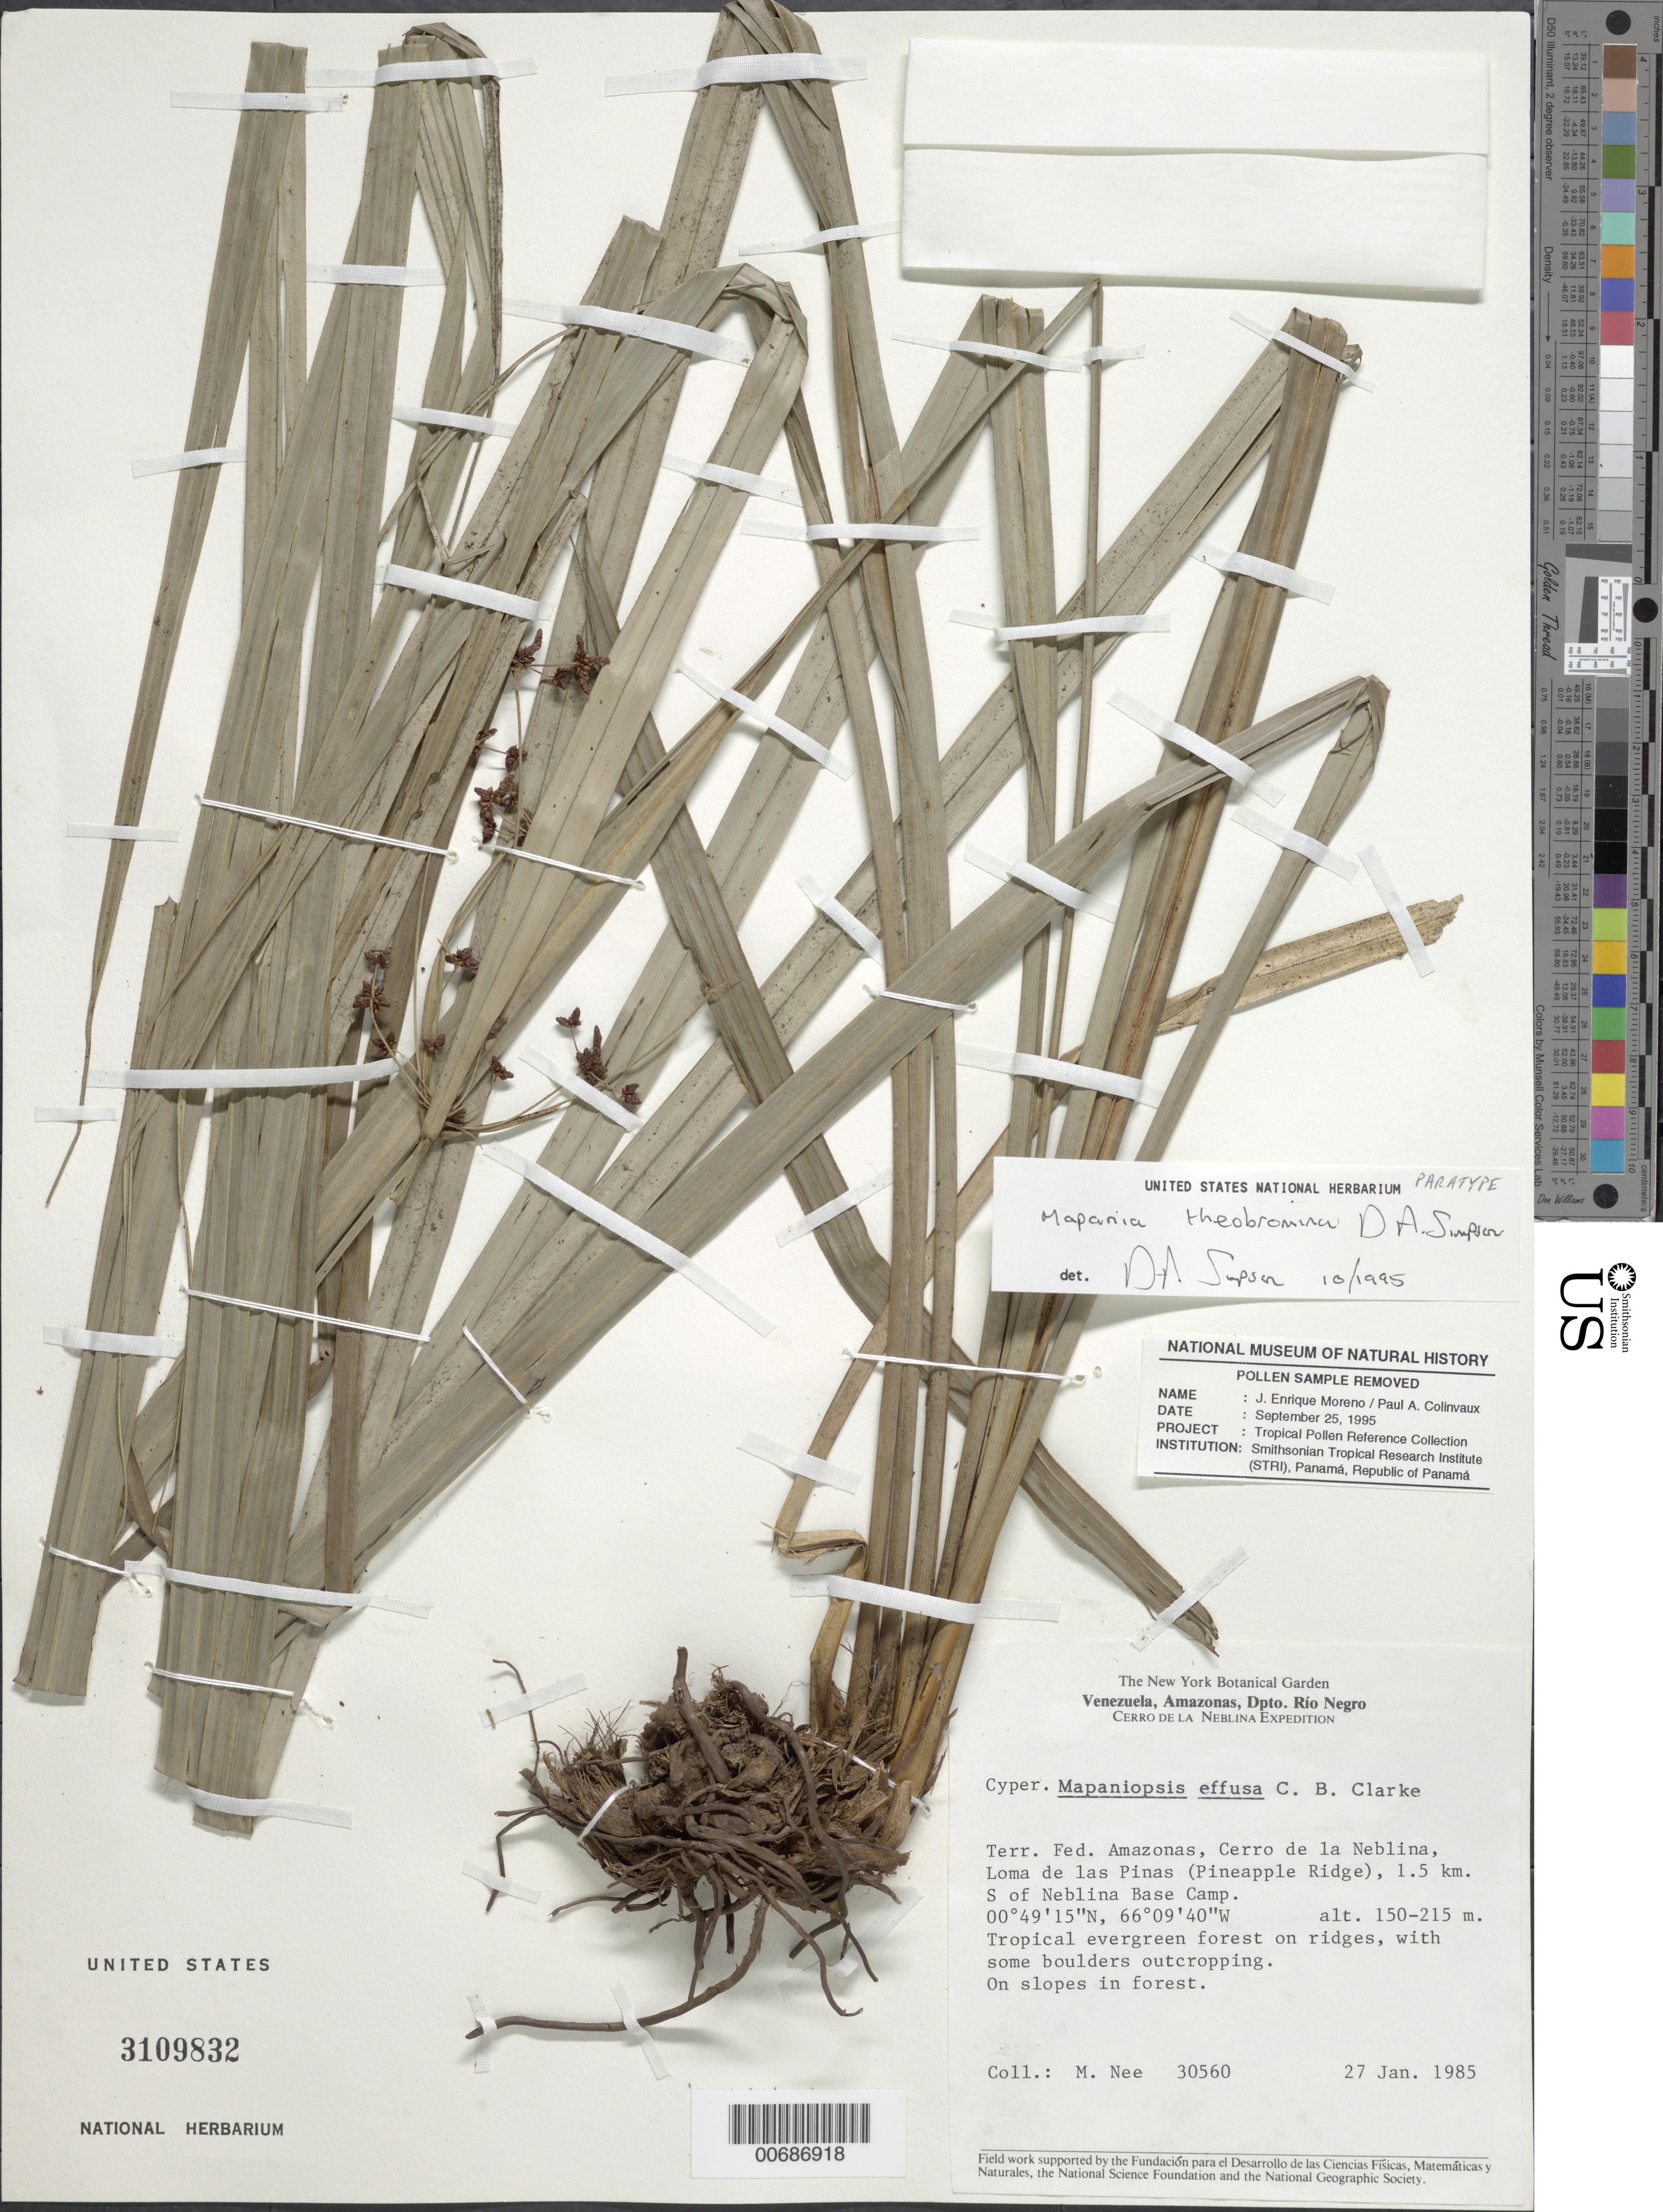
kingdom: Plantae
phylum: Tracheophyta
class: Liliopsida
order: Poales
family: Cyperaceae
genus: Mapania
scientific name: Mapania theobromina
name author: D.A. Simpson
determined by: Simpson, D. A.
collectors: M. Nee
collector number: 30560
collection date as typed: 27-Jan-85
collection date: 1985-01-27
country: Venezuela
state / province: Amazonas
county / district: Río Negro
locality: Cerro de la Neblina, Loma de las Pinas (Pineapple Ridge), 1.5 km S of Neblina Base Camp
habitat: Tropical lowland evergreen forest on ridges, with some boulders outcropping.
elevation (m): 150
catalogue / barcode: US 3109832